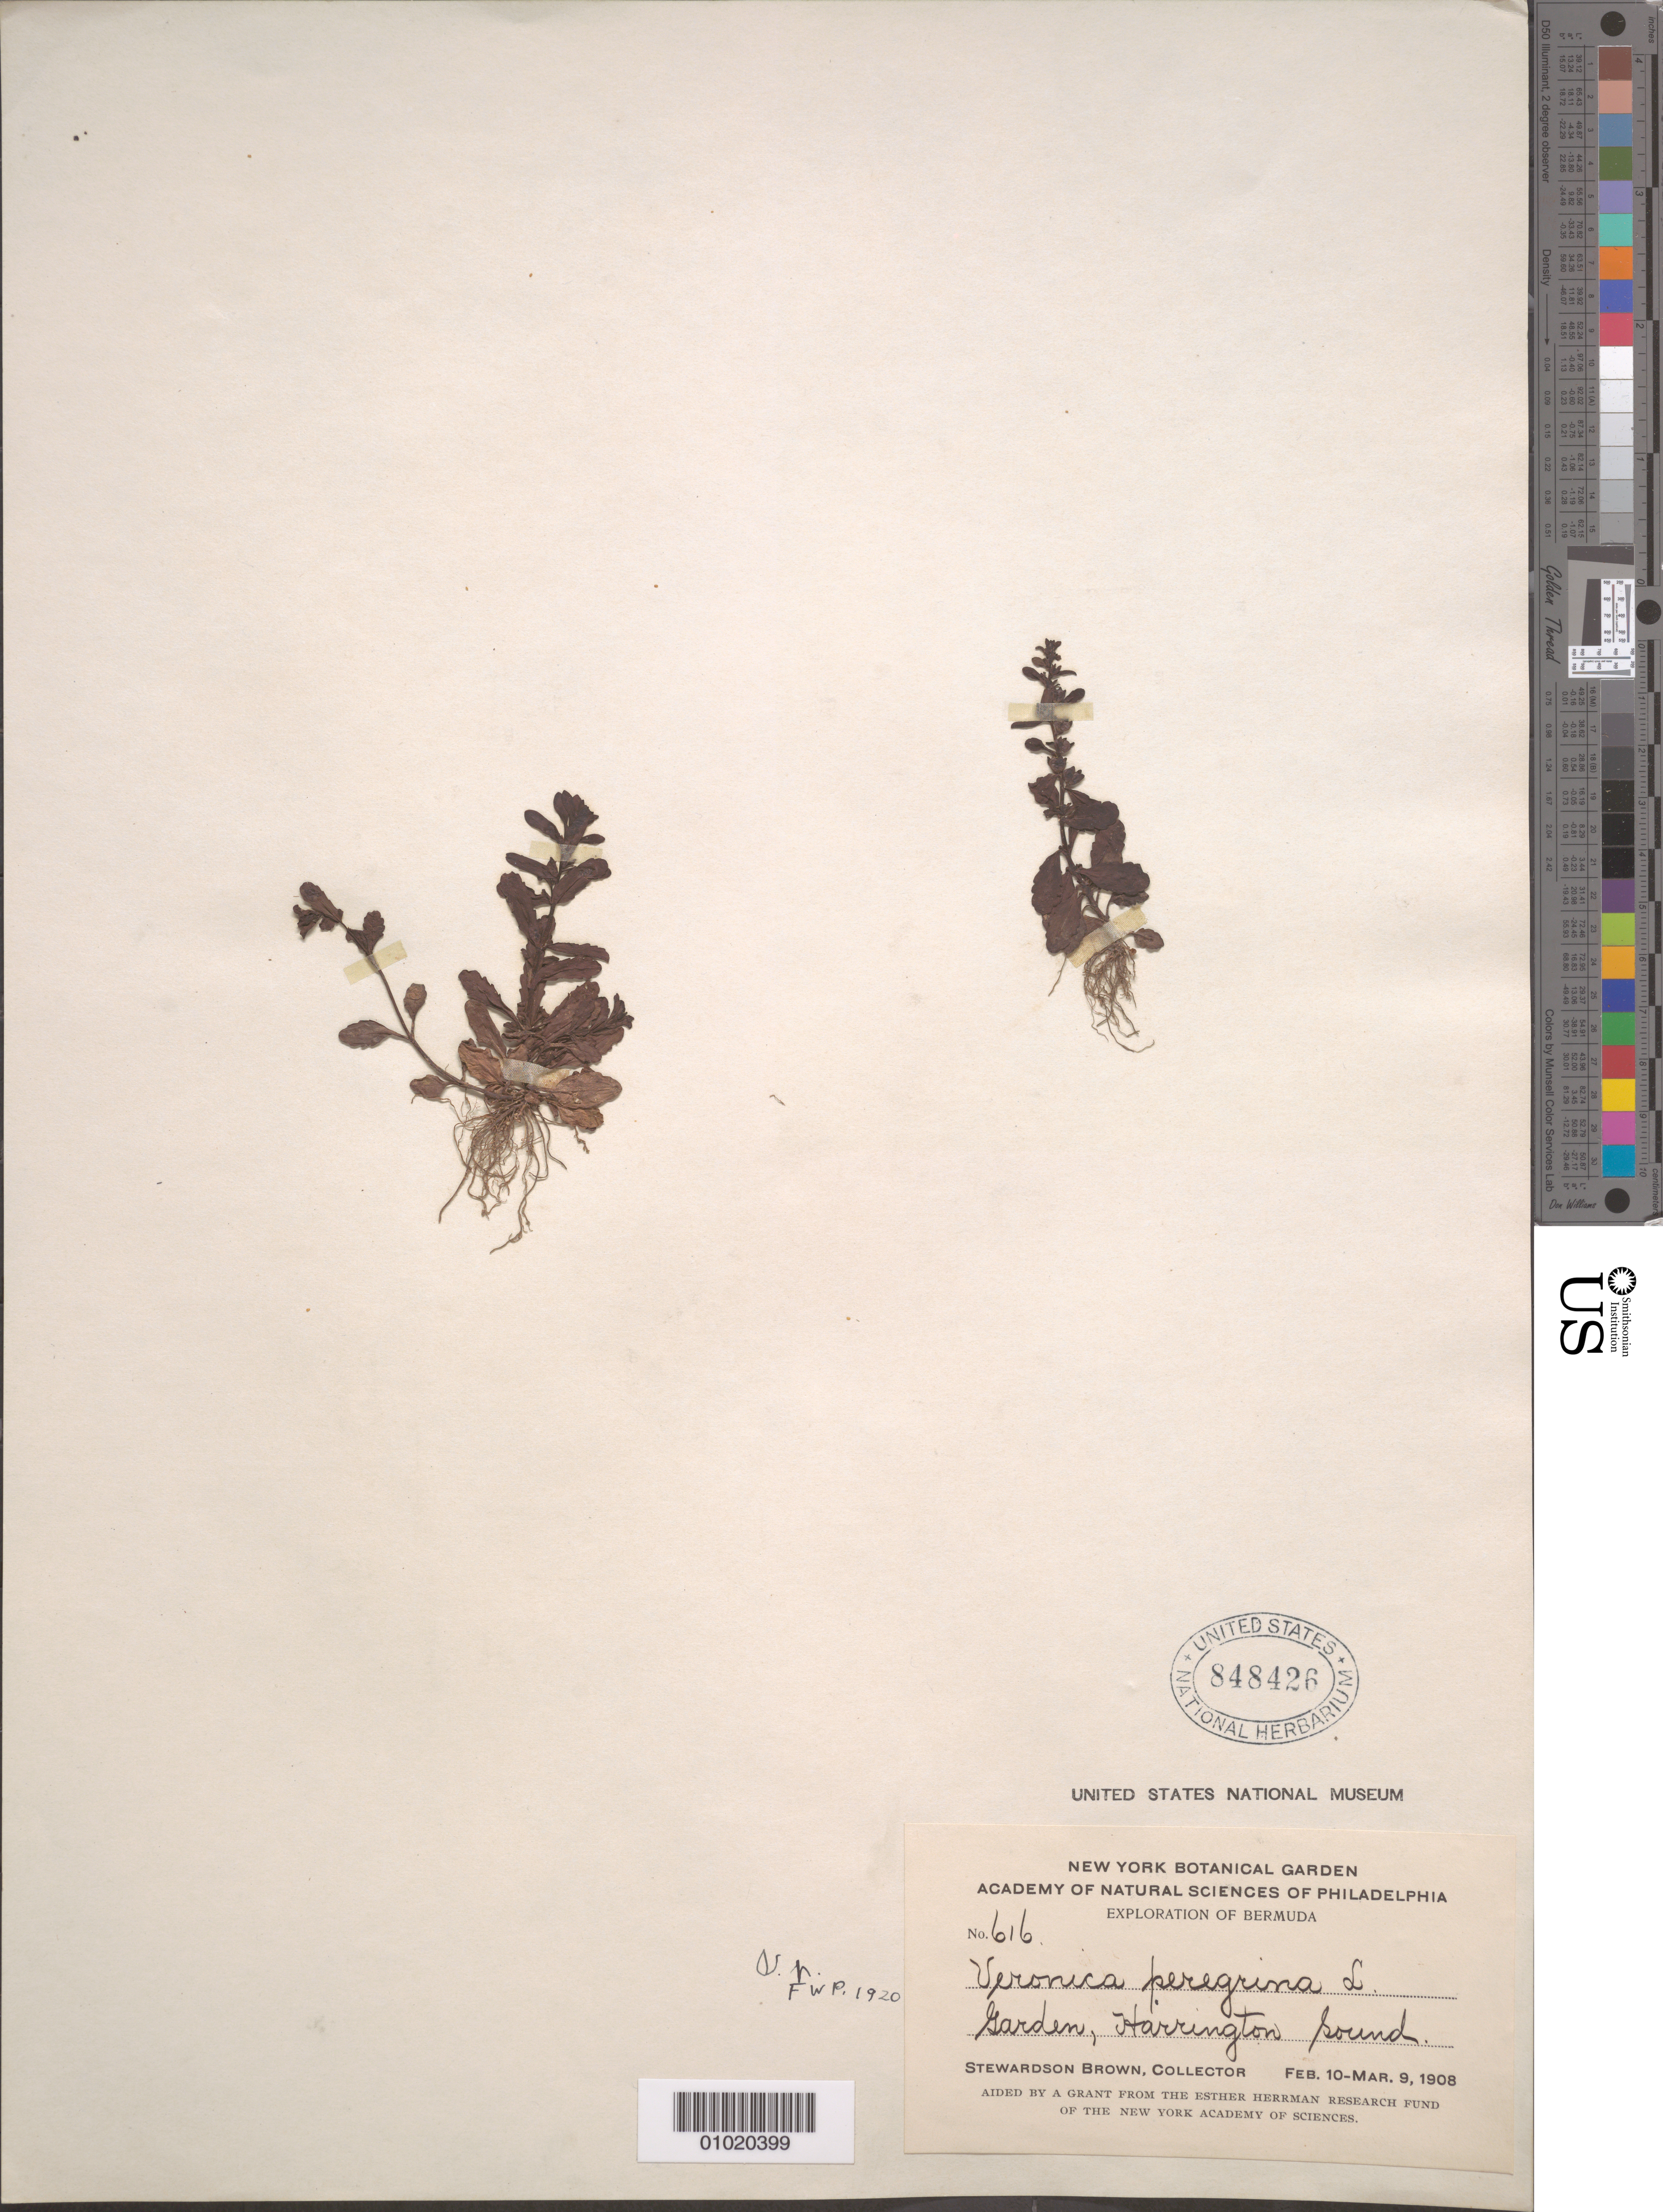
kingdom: Plantae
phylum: Tracheophyta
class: Magnoliopsida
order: Lamiales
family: Plantaginaceae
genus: Veronica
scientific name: Veronica peregrina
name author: L.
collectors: S. Brown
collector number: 616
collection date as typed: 10 Feb 1908 to 09 Mar 1908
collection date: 1908-02-10/1908-03-09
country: Bermuda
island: Bermuda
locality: Garden, Harrington Sound.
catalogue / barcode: US 848426